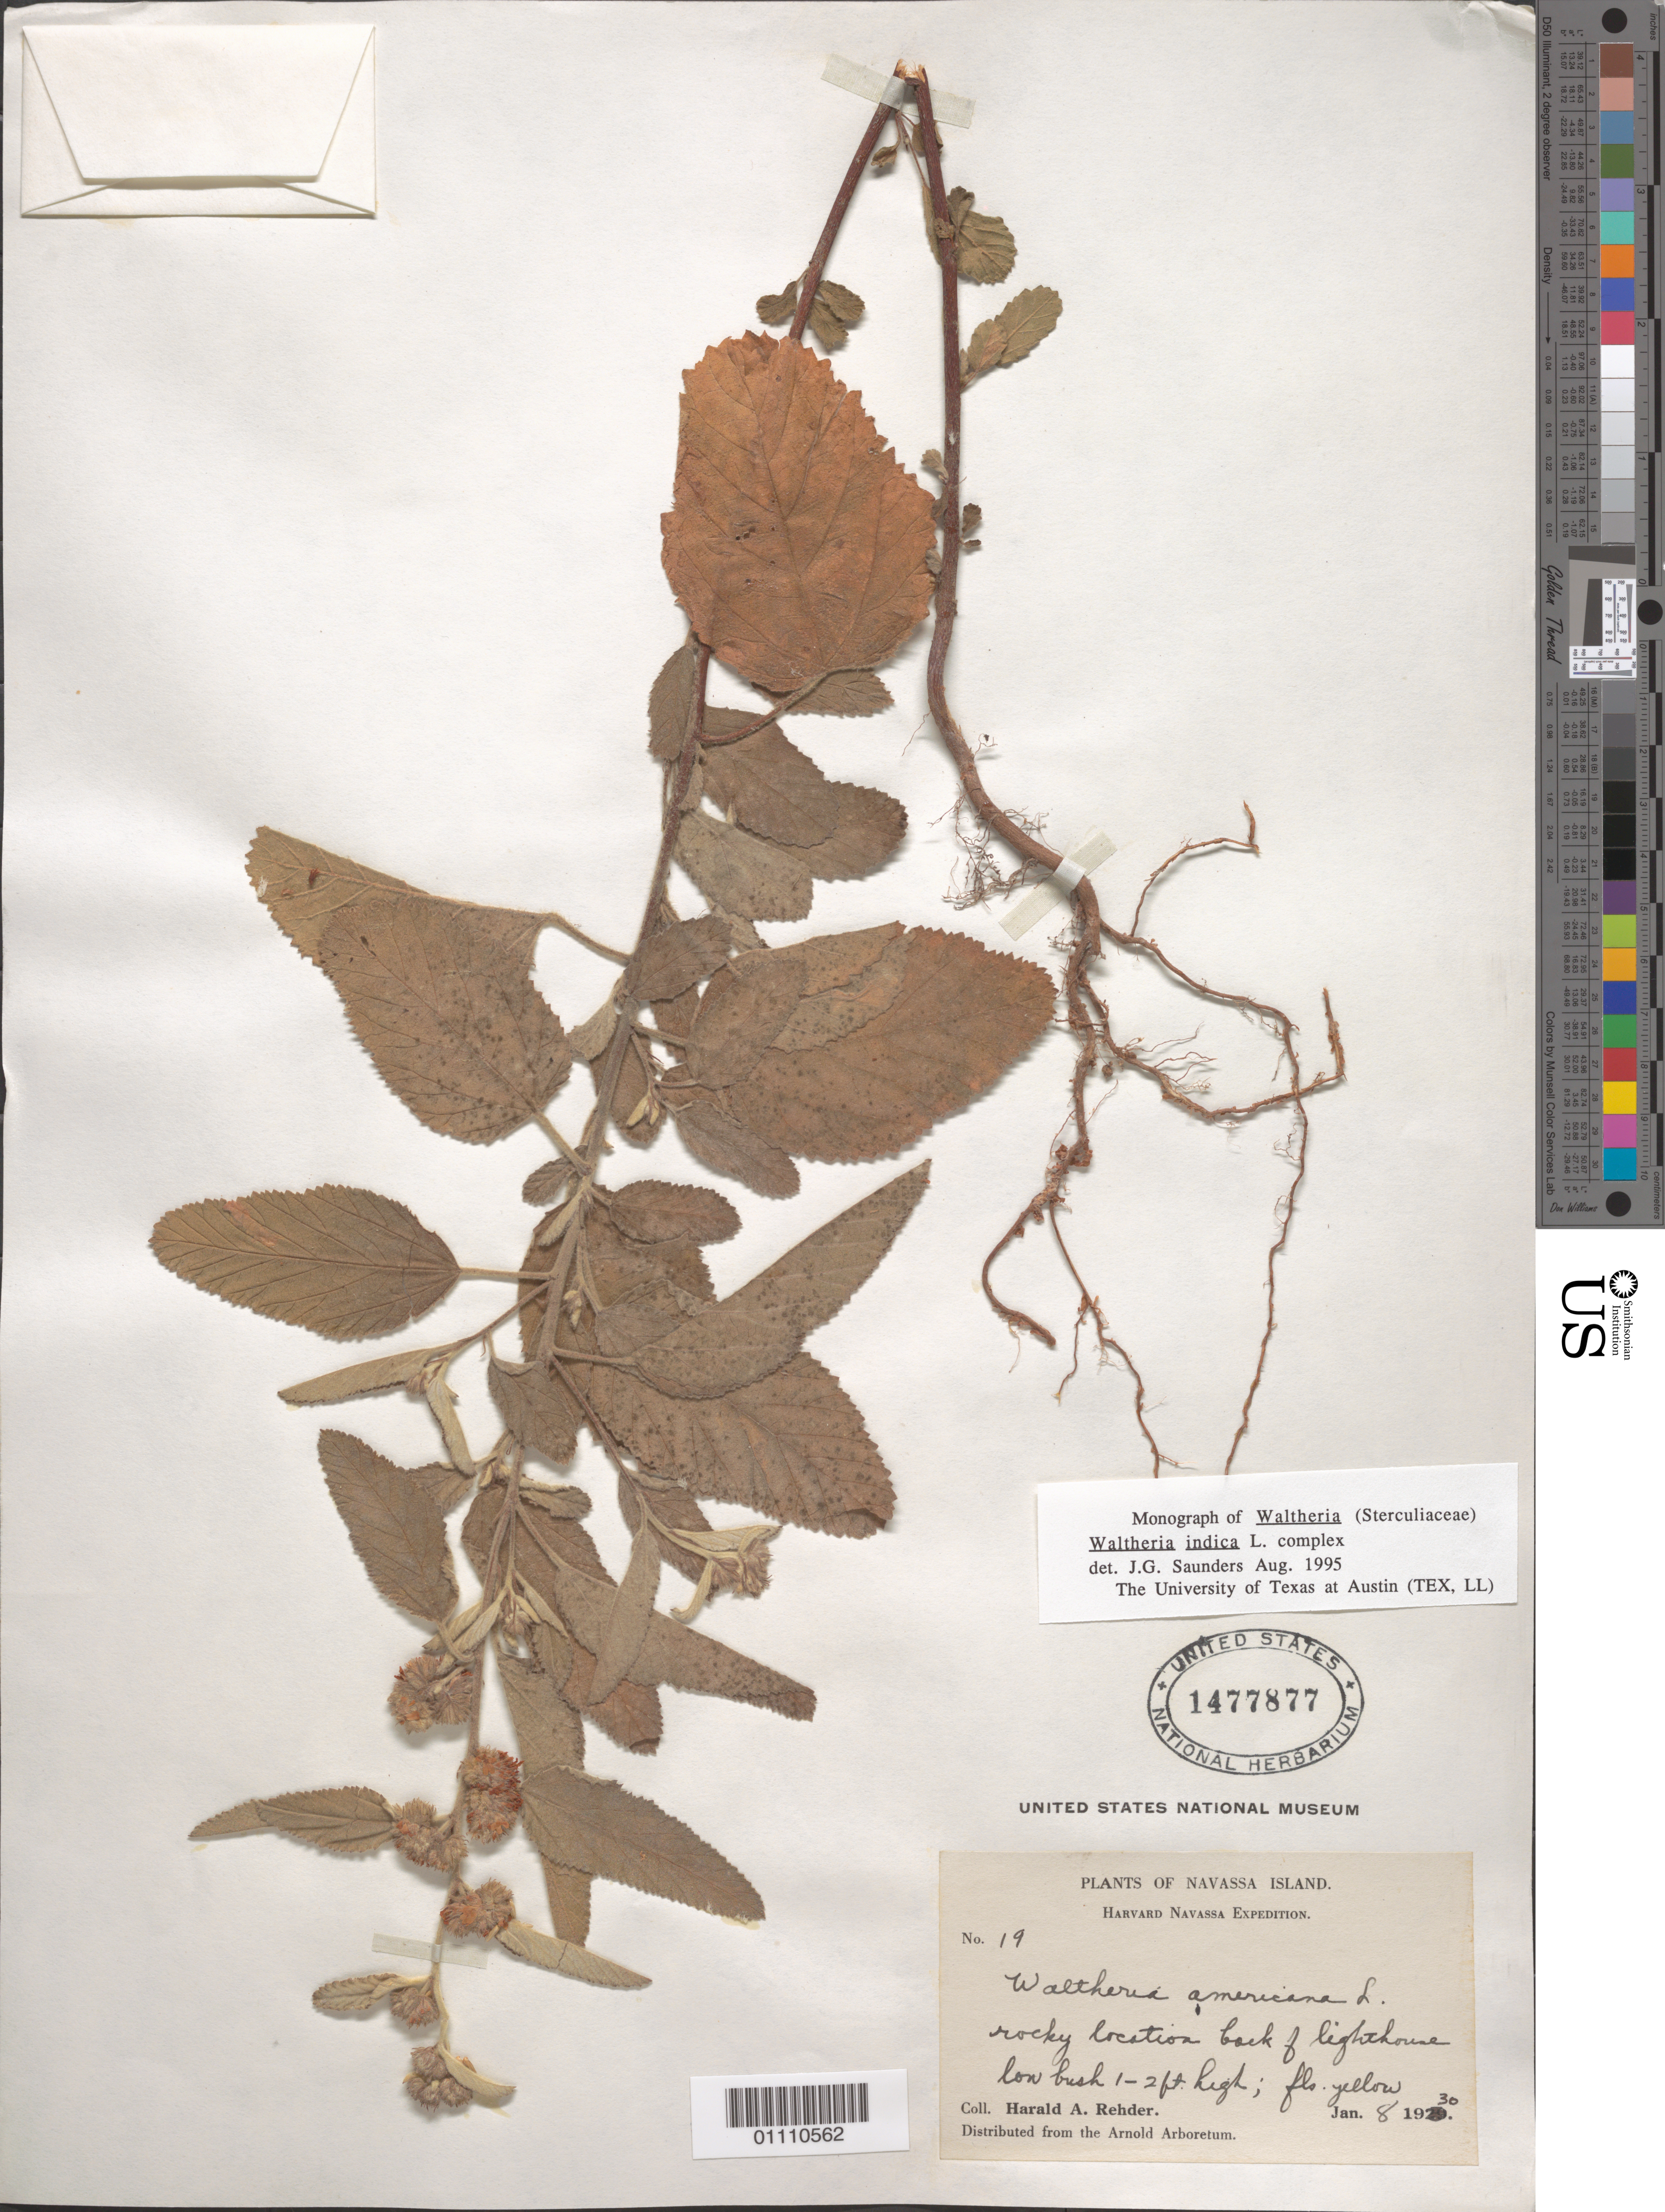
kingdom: Plantae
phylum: Tracheophyta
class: Magnoliopsida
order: Malvales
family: Malvaceae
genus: Waltheria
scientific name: Waltheria indica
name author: L.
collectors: A. Rehder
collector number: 19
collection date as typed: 08 Jan 1930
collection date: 1930-01-08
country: Navassa Island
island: Navassa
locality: Rocky location back of lighthouse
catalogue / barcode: US 1477877